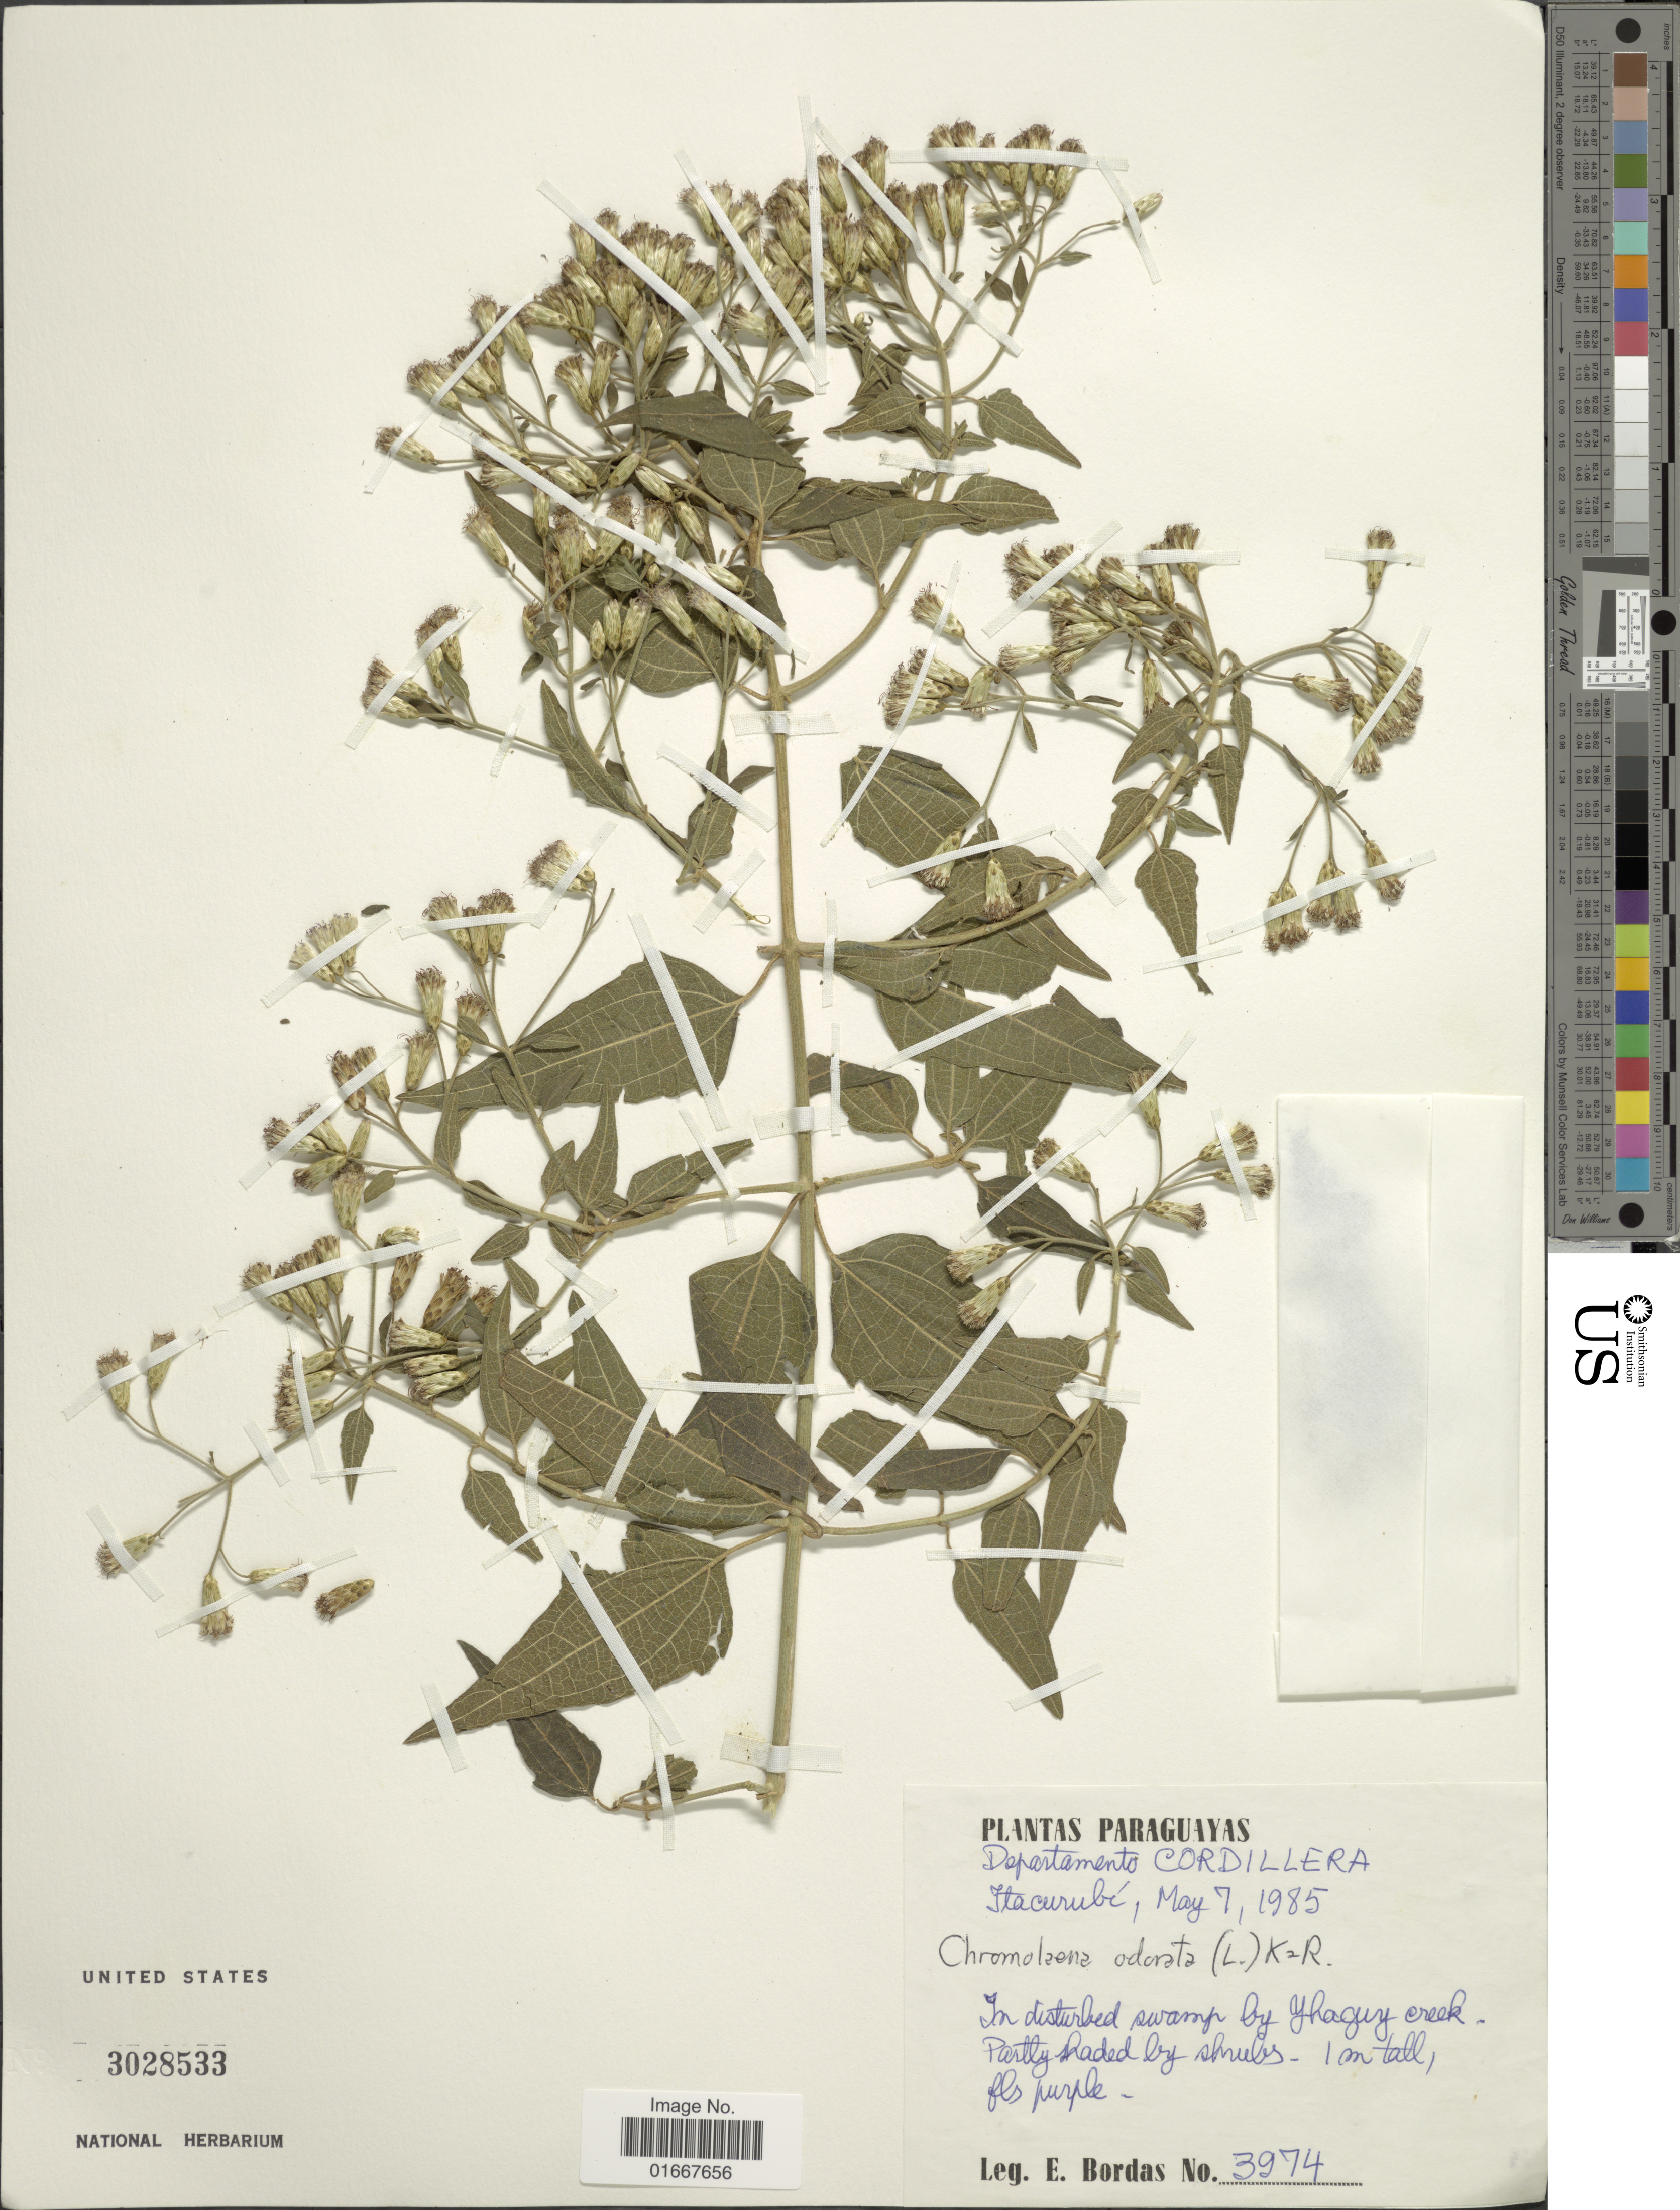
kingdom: Plantae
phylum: Tracheophyta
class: Magnoliopsida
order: Asterales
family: Asteraceae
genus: Chromolaena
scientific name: Chromolaena odorata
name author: (L.) R.M. King & H. Rob.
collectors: E. Bordas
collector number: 3974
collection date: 1985-05-07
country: Paraguay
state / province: Cordillera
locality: Itacurubé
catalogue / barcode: US 3028533